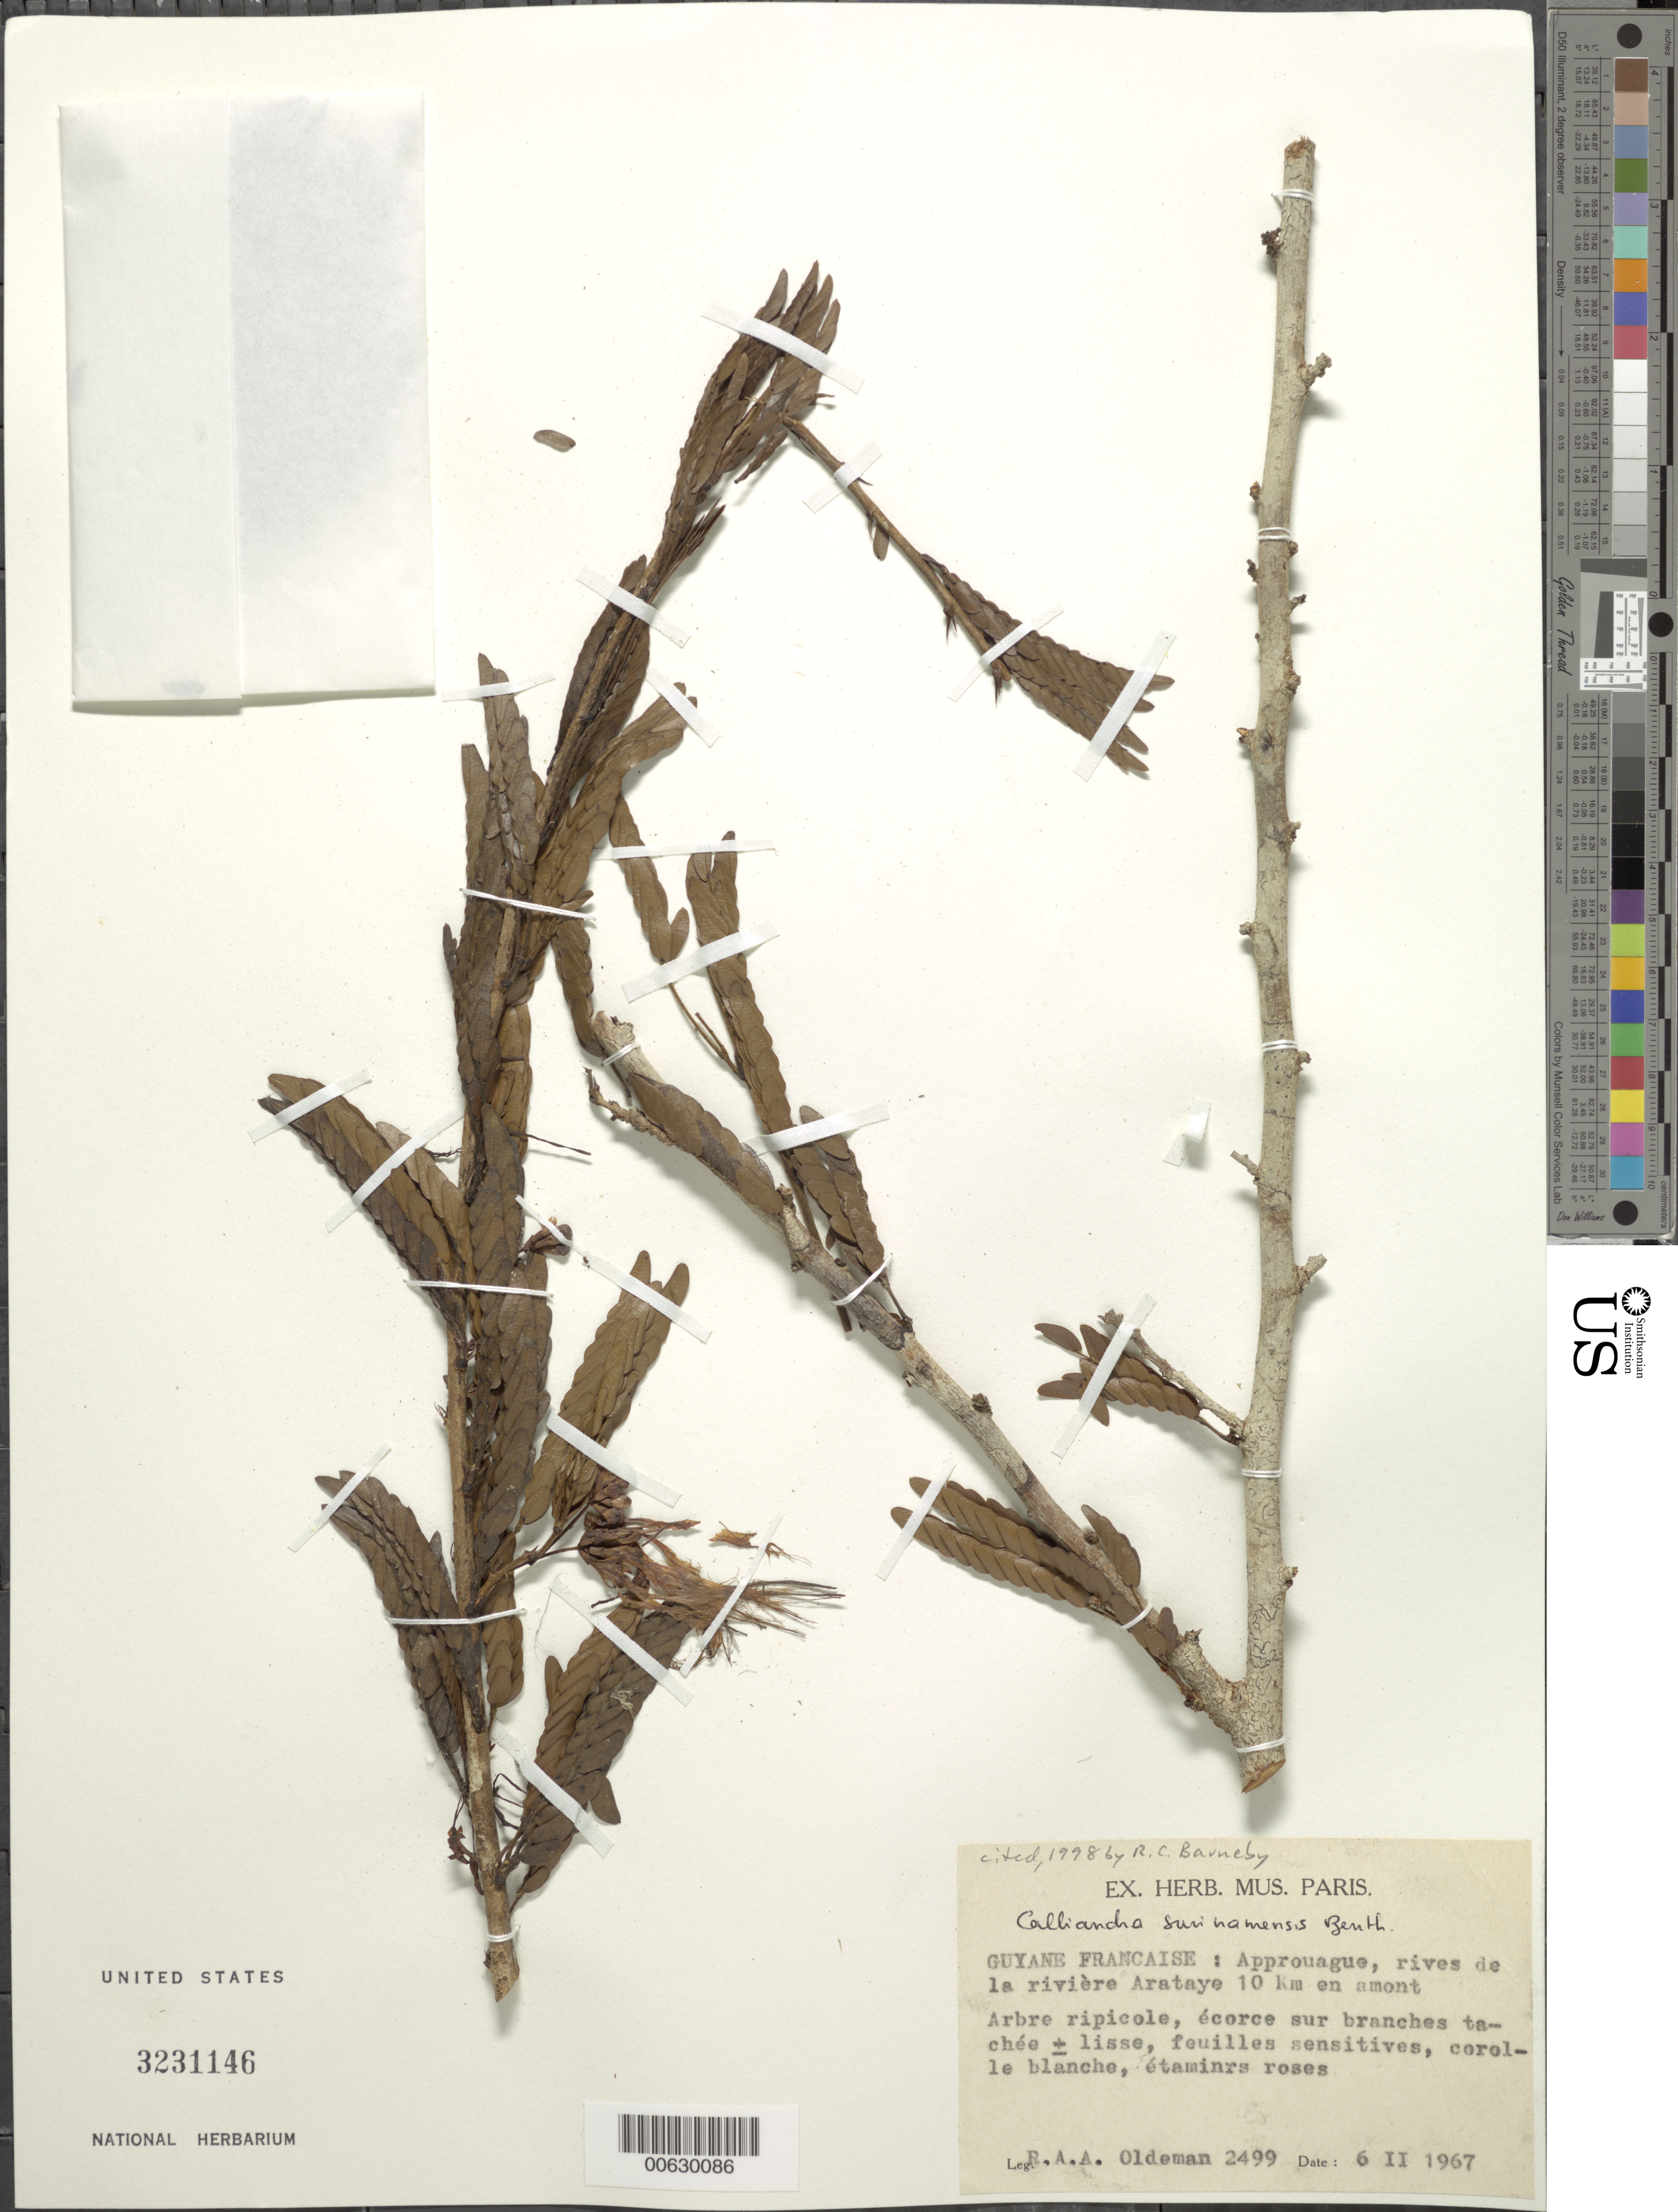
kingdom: Plantae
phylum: Tracheophyta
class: Magnoliopsida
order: Fabales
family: Fabaceae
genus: Calliandra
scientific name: Calliandra surinamensis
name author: Benth.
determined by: Barneby, Rupert C., (NY)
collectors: R. Oldeman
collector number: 2499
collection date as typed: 6-Feb-67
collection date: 1967-02-06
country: French Guiana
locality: Approuague, rives de la Rivere Arataye 10 Km en amont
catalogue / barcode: US 3231146